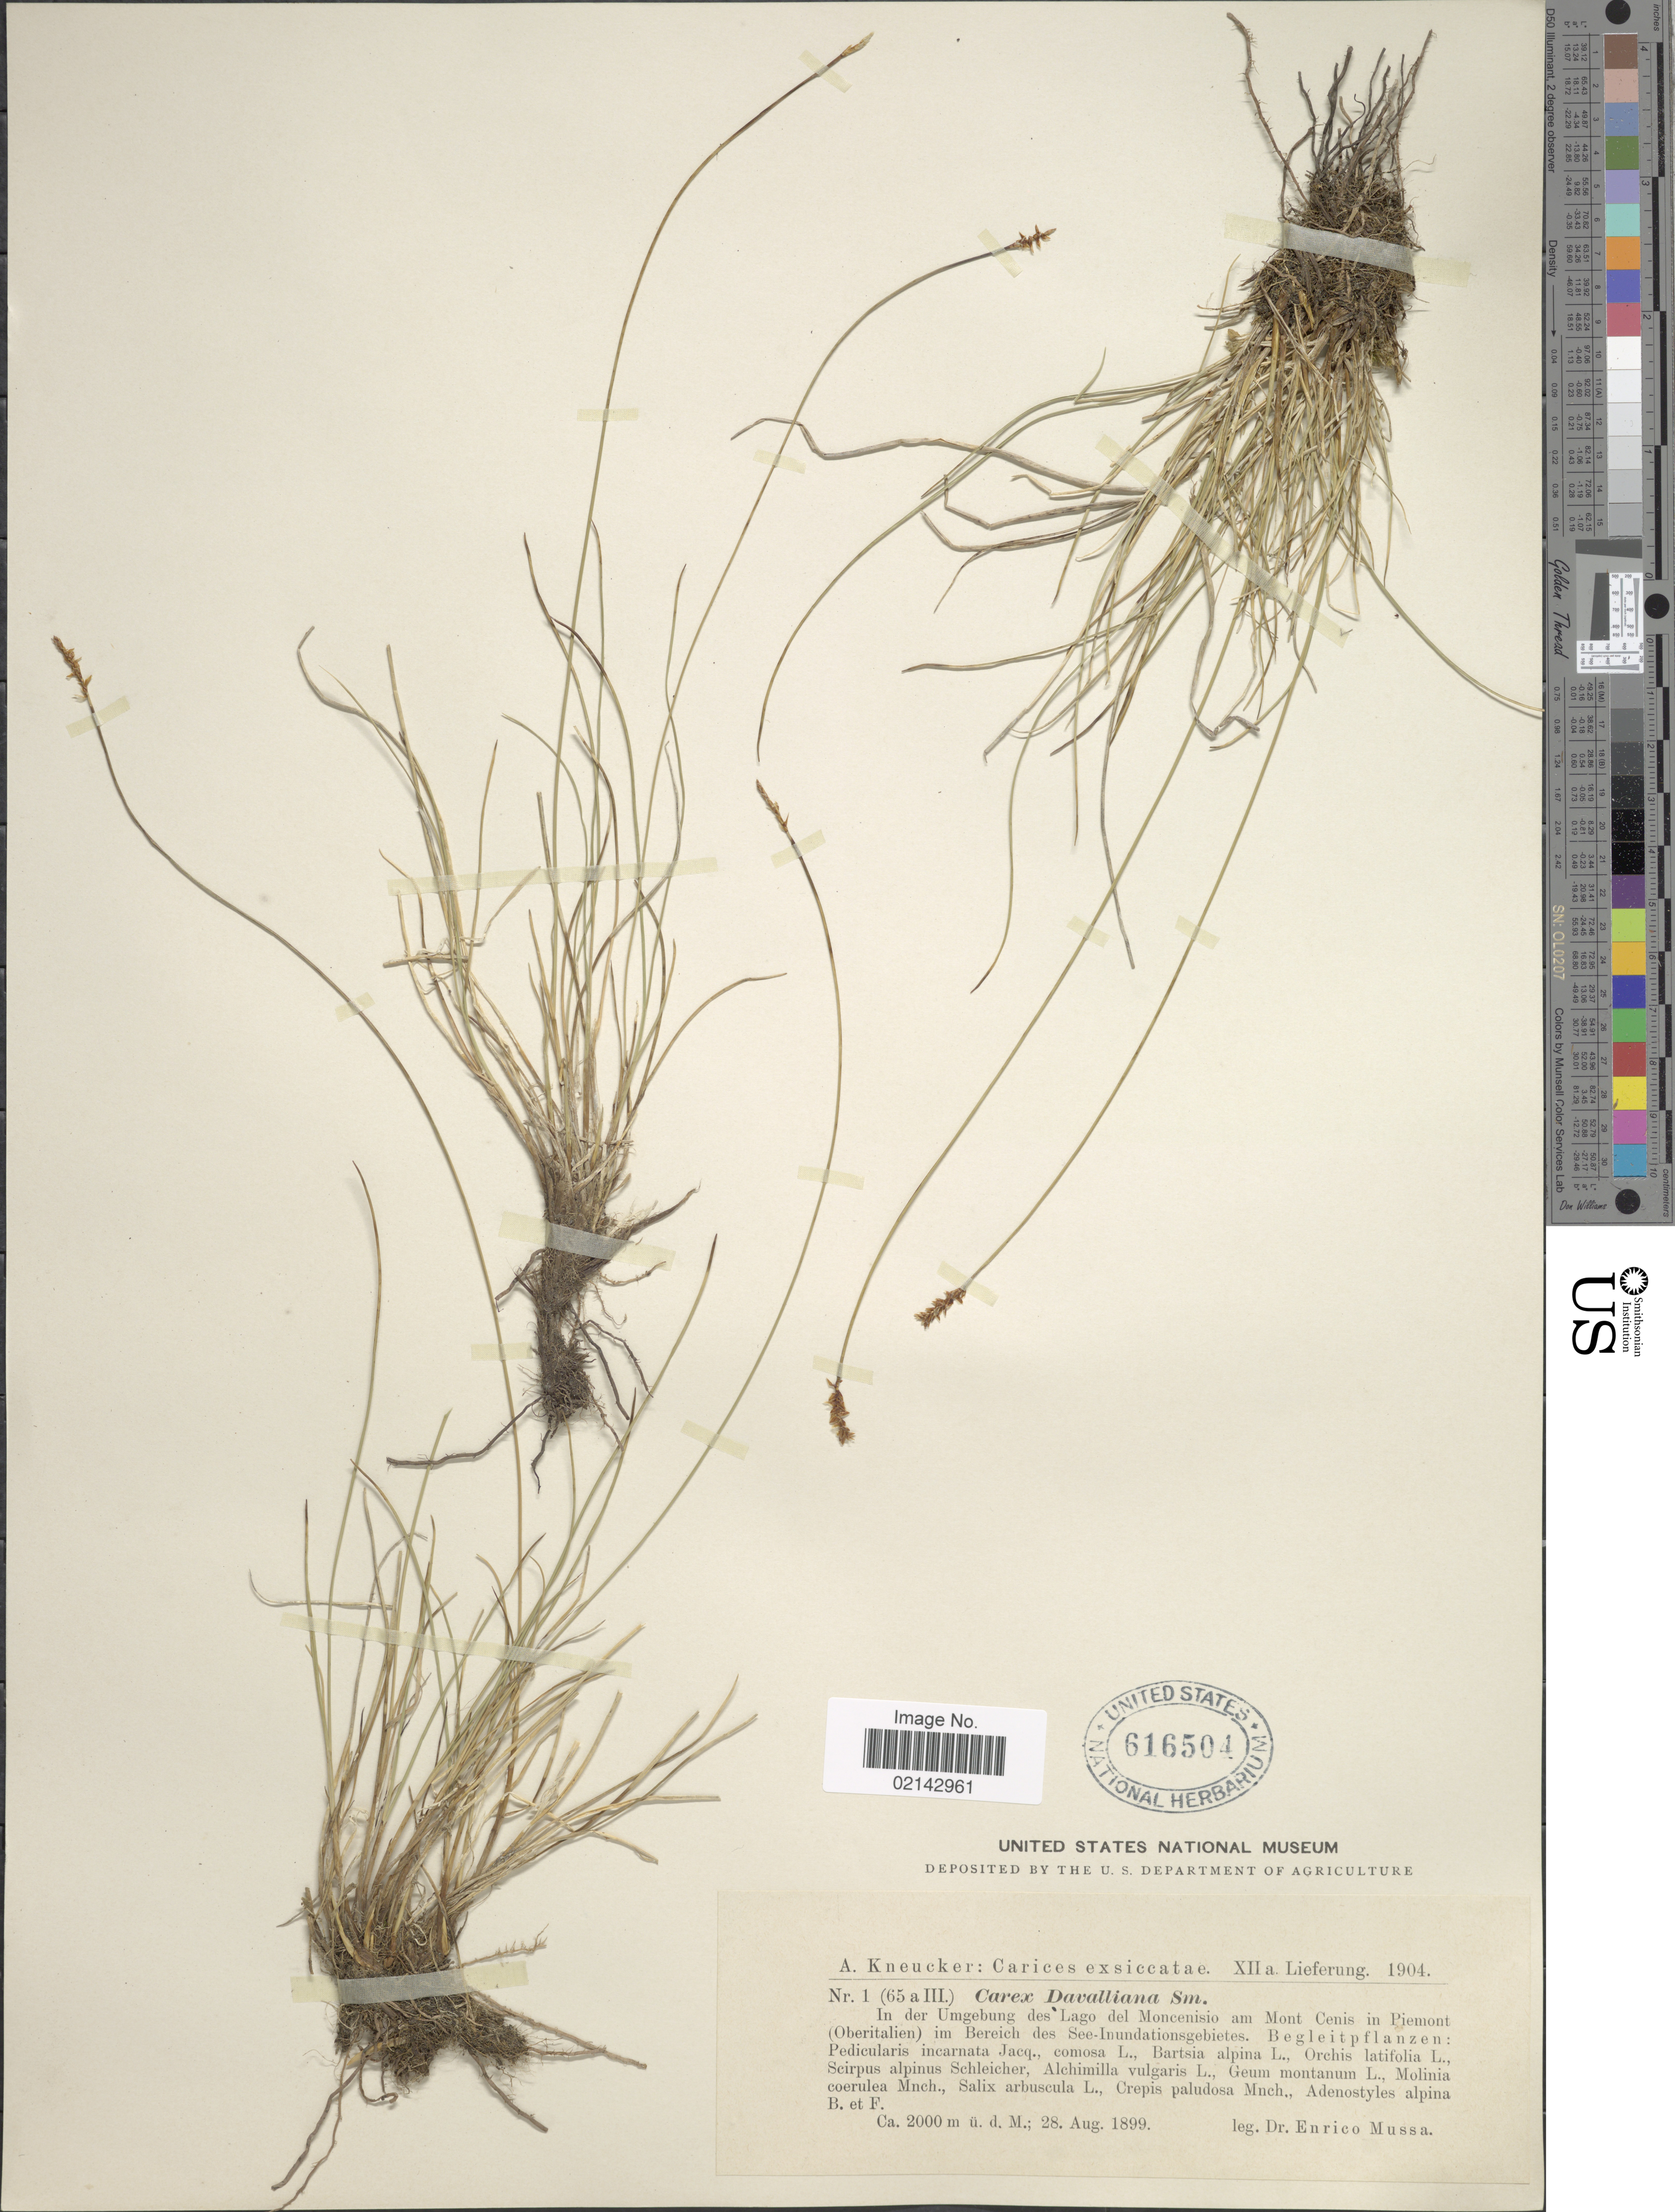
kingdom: Plantae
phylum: Tracheophyta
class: Liliopsida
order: Poales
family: Cyperaceae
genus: Carex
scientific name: Carex davalliana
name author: Sm.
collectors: E. Mussa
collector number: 1 (65 a III.)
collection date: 1899-08-28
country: Italy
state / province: Piedmont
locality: In der Umgebung des Lago del Moncenisio am Mont Cenis in Piemont (Oberitalien) im Bereich des See-Inundationsgebietes.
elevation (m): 2000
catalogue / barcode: US 616504